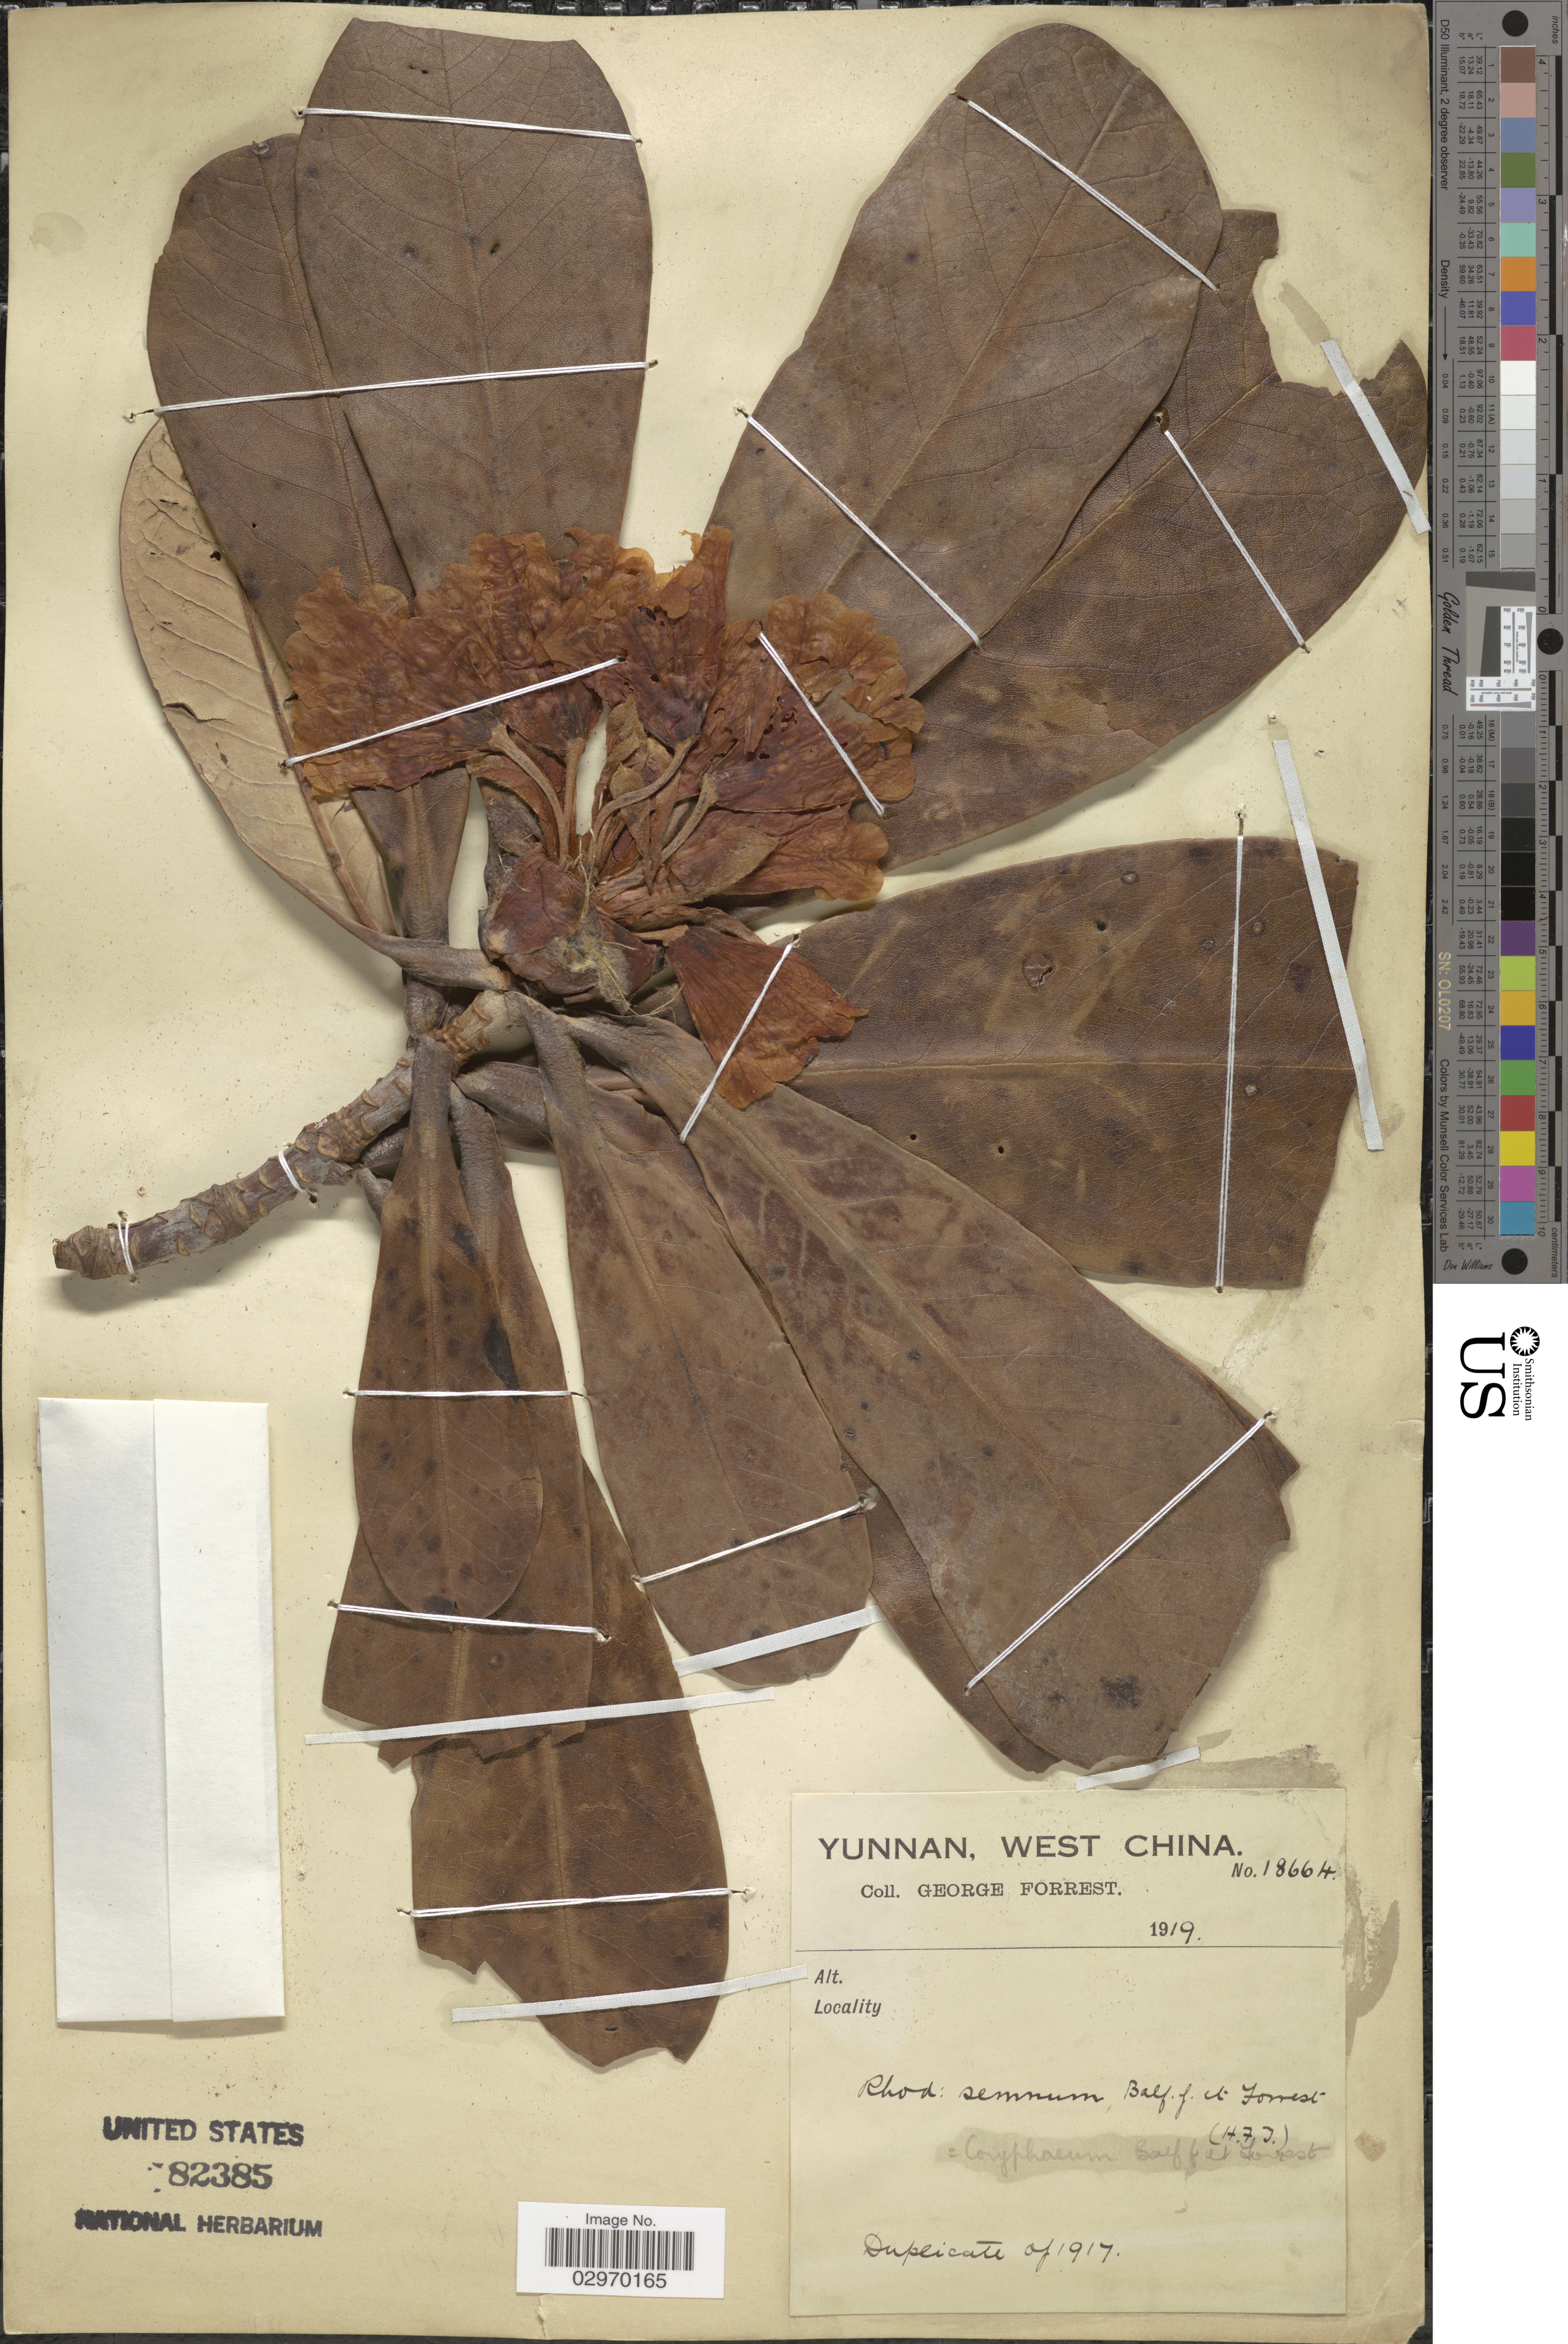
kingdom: Plantae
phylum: Tracheophyta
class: Magnoliopsida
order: Ericales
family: Ericaceae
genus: Rhododendron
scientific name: Rhododendron coryphaeum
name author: Balf. f. & Forrest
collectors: G. Forrest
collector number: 18664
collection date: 1919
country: China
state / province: Yunnan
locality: West China.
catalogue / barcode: US 82385